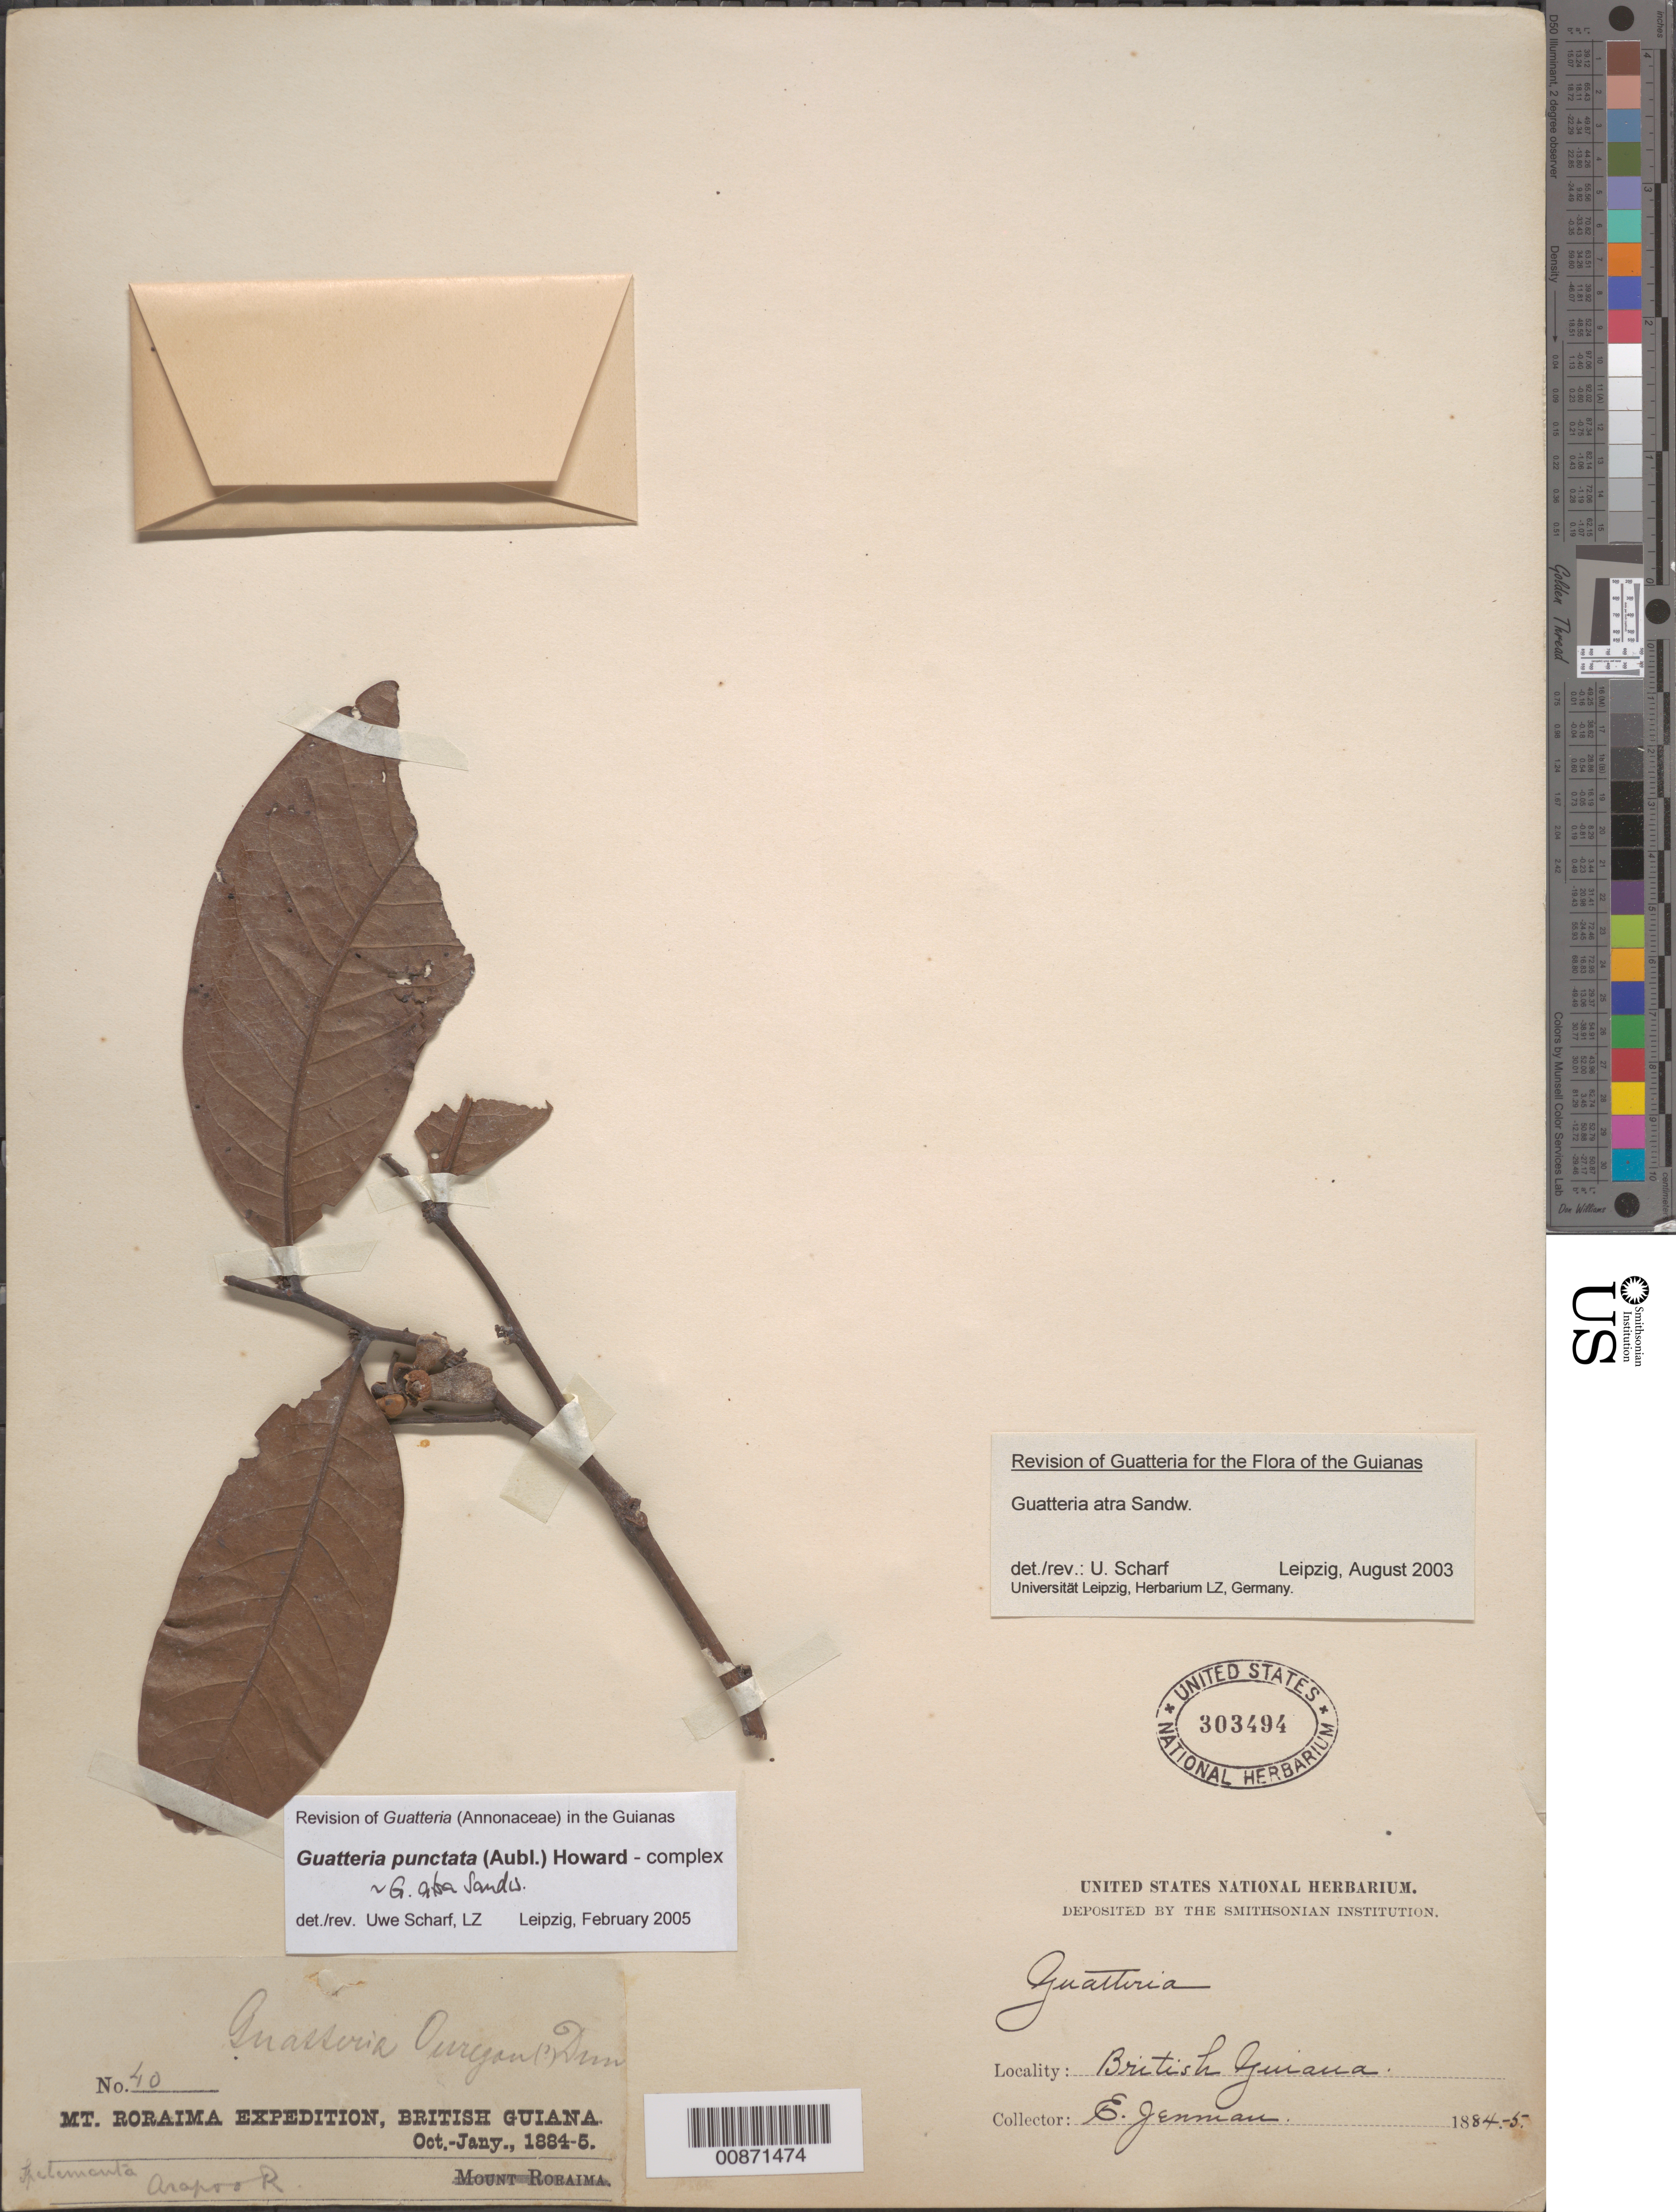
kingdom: Plantae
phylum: Tracheophyta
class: Magnoliopsida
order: Magnoliales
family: Annonaceae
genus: Guatteria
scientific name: Guatteria punctata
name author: (Aubl.) R.A. Howard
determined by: Scharf, U.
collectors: G. S. Jenman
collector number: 40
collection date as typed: October 1884 to January 1885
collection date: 1884-10/1885-01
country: Guyana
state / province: Cuyuni-Mazaruni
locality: Mt. Roraima, Melemanta, Arapoo R.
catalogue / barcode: US 303494